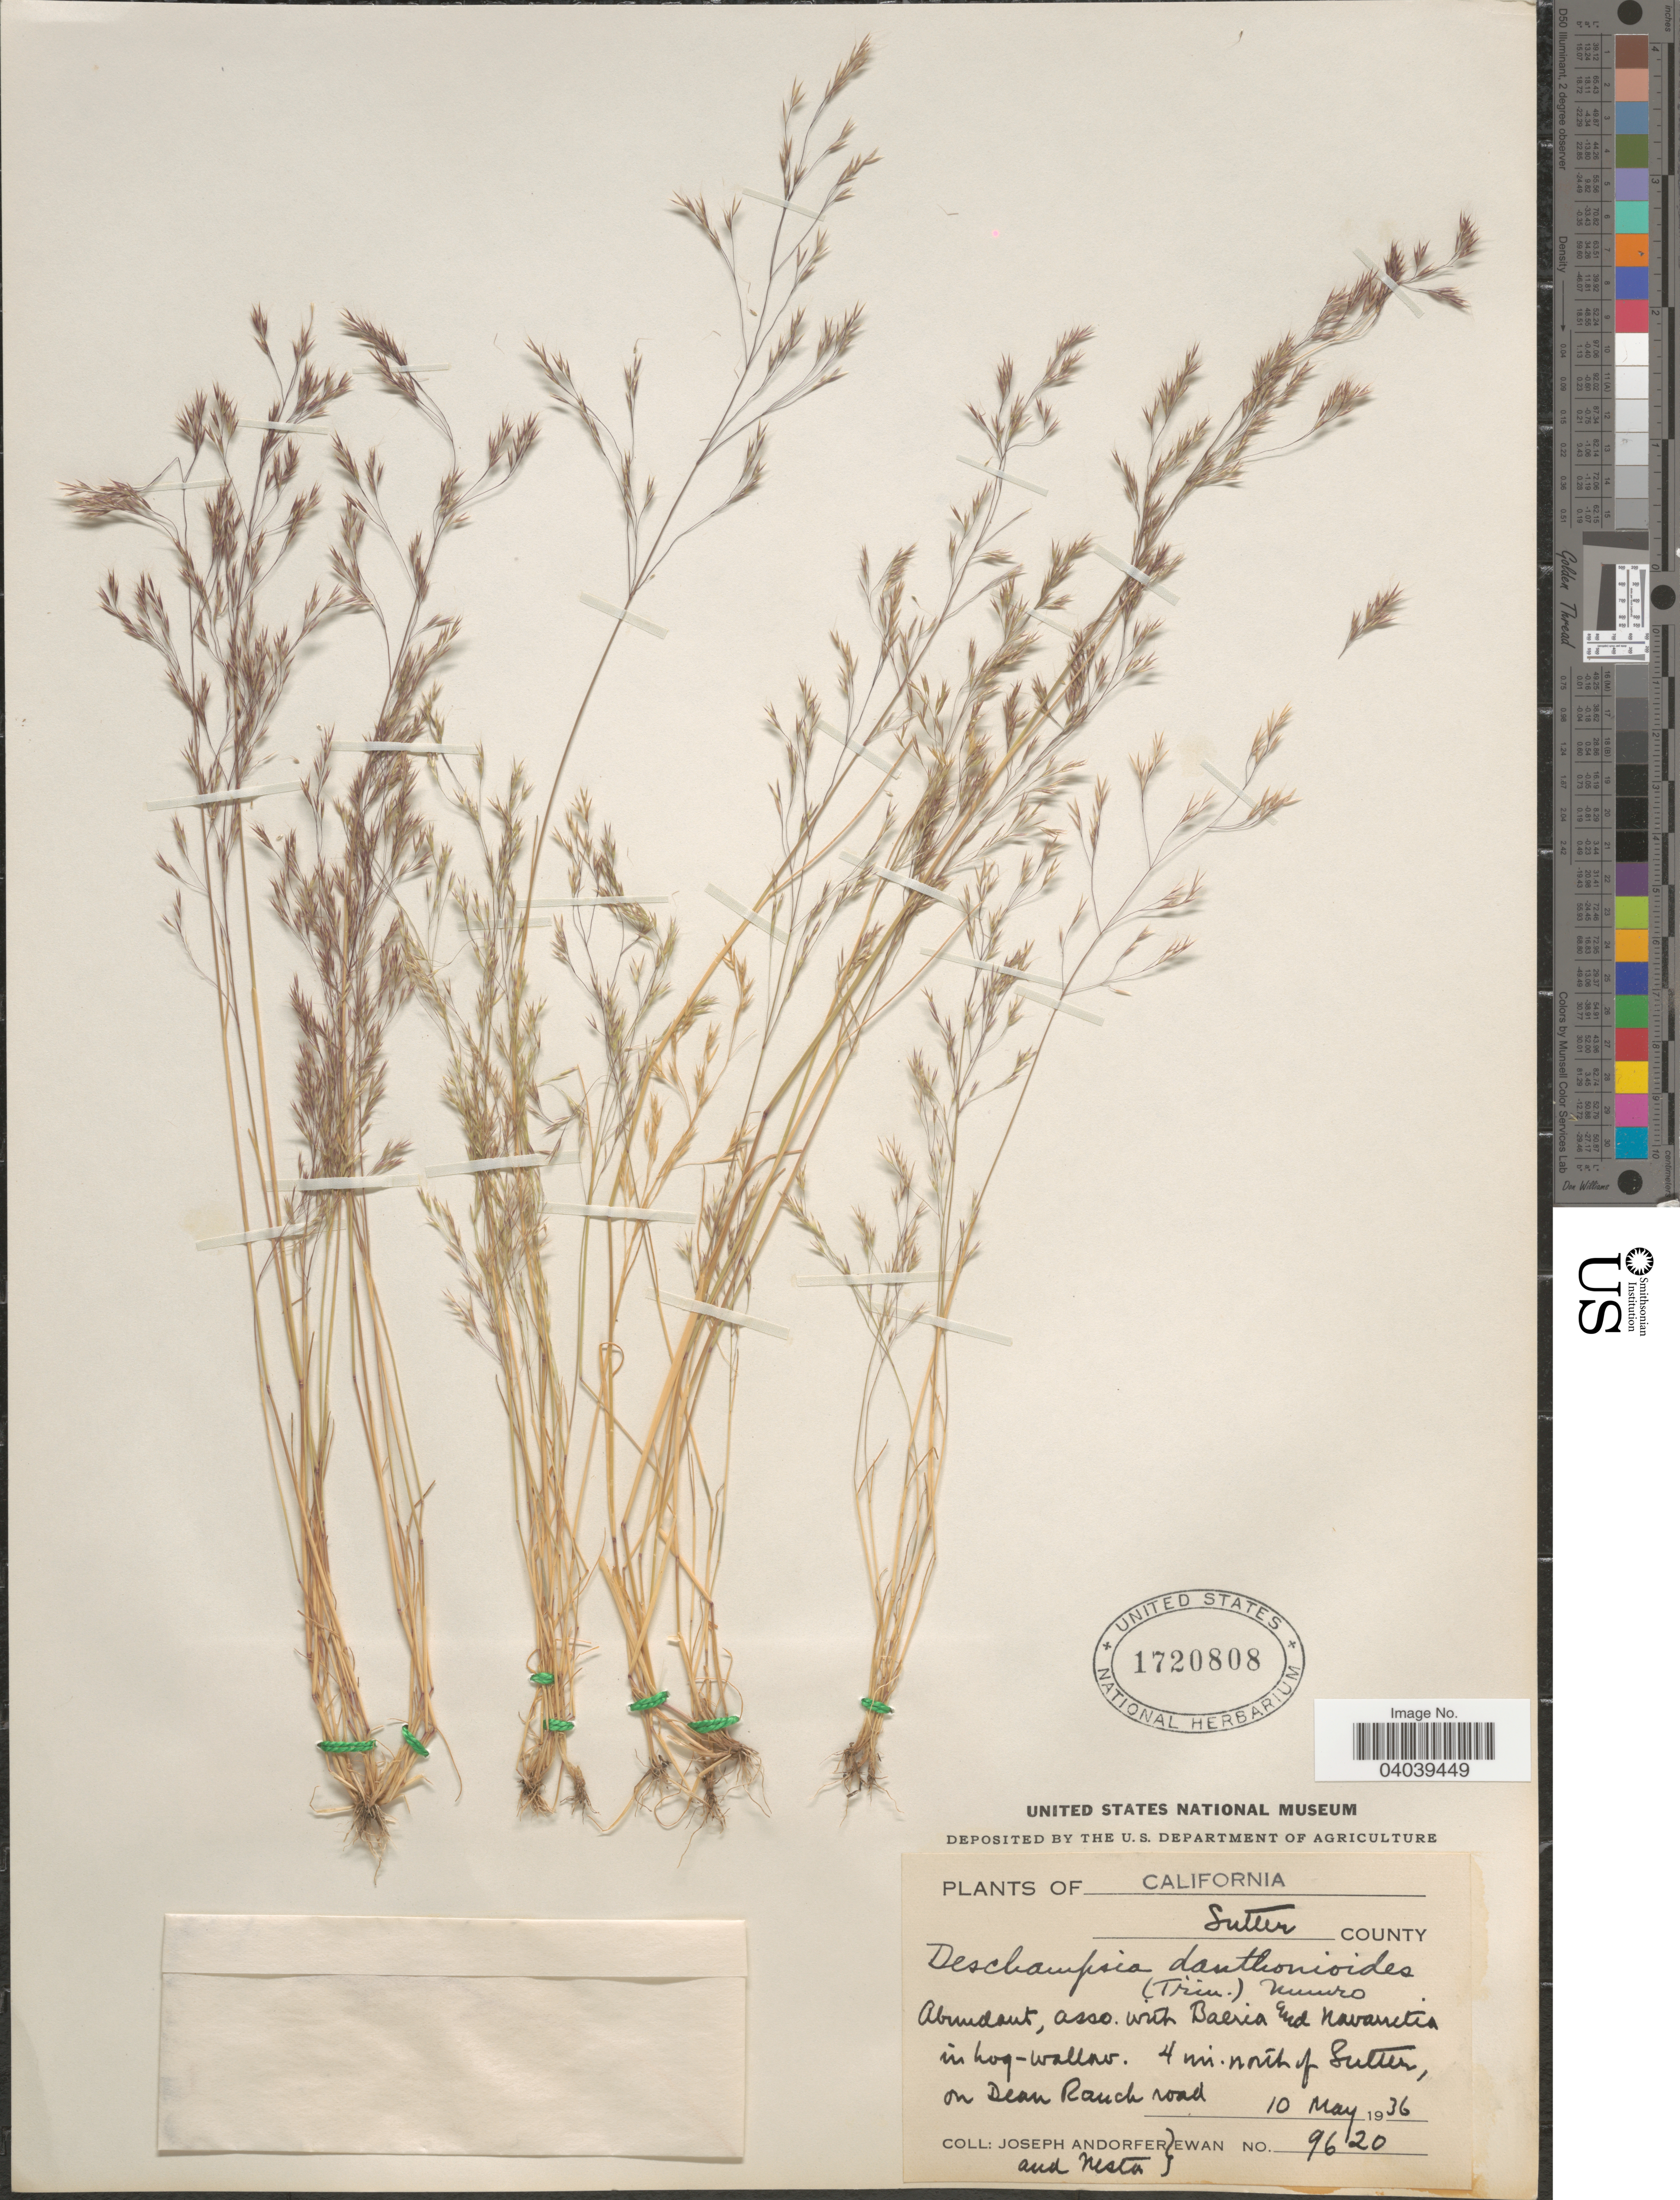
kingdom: Plantae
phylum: Tracheophyta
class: Liliopsida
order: Poales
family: Poaceae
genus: Deschampsia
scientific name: Deschampsia danthonioides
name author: (Trin.) Munro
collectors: J. A. Ewan & N. Ewan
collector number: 9620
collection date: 1936-05-10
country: United States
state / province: California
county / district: Sutter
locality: Sutter County. 4 mi. north of Sutter on Dean Ranch road.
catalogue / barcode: US 1720808